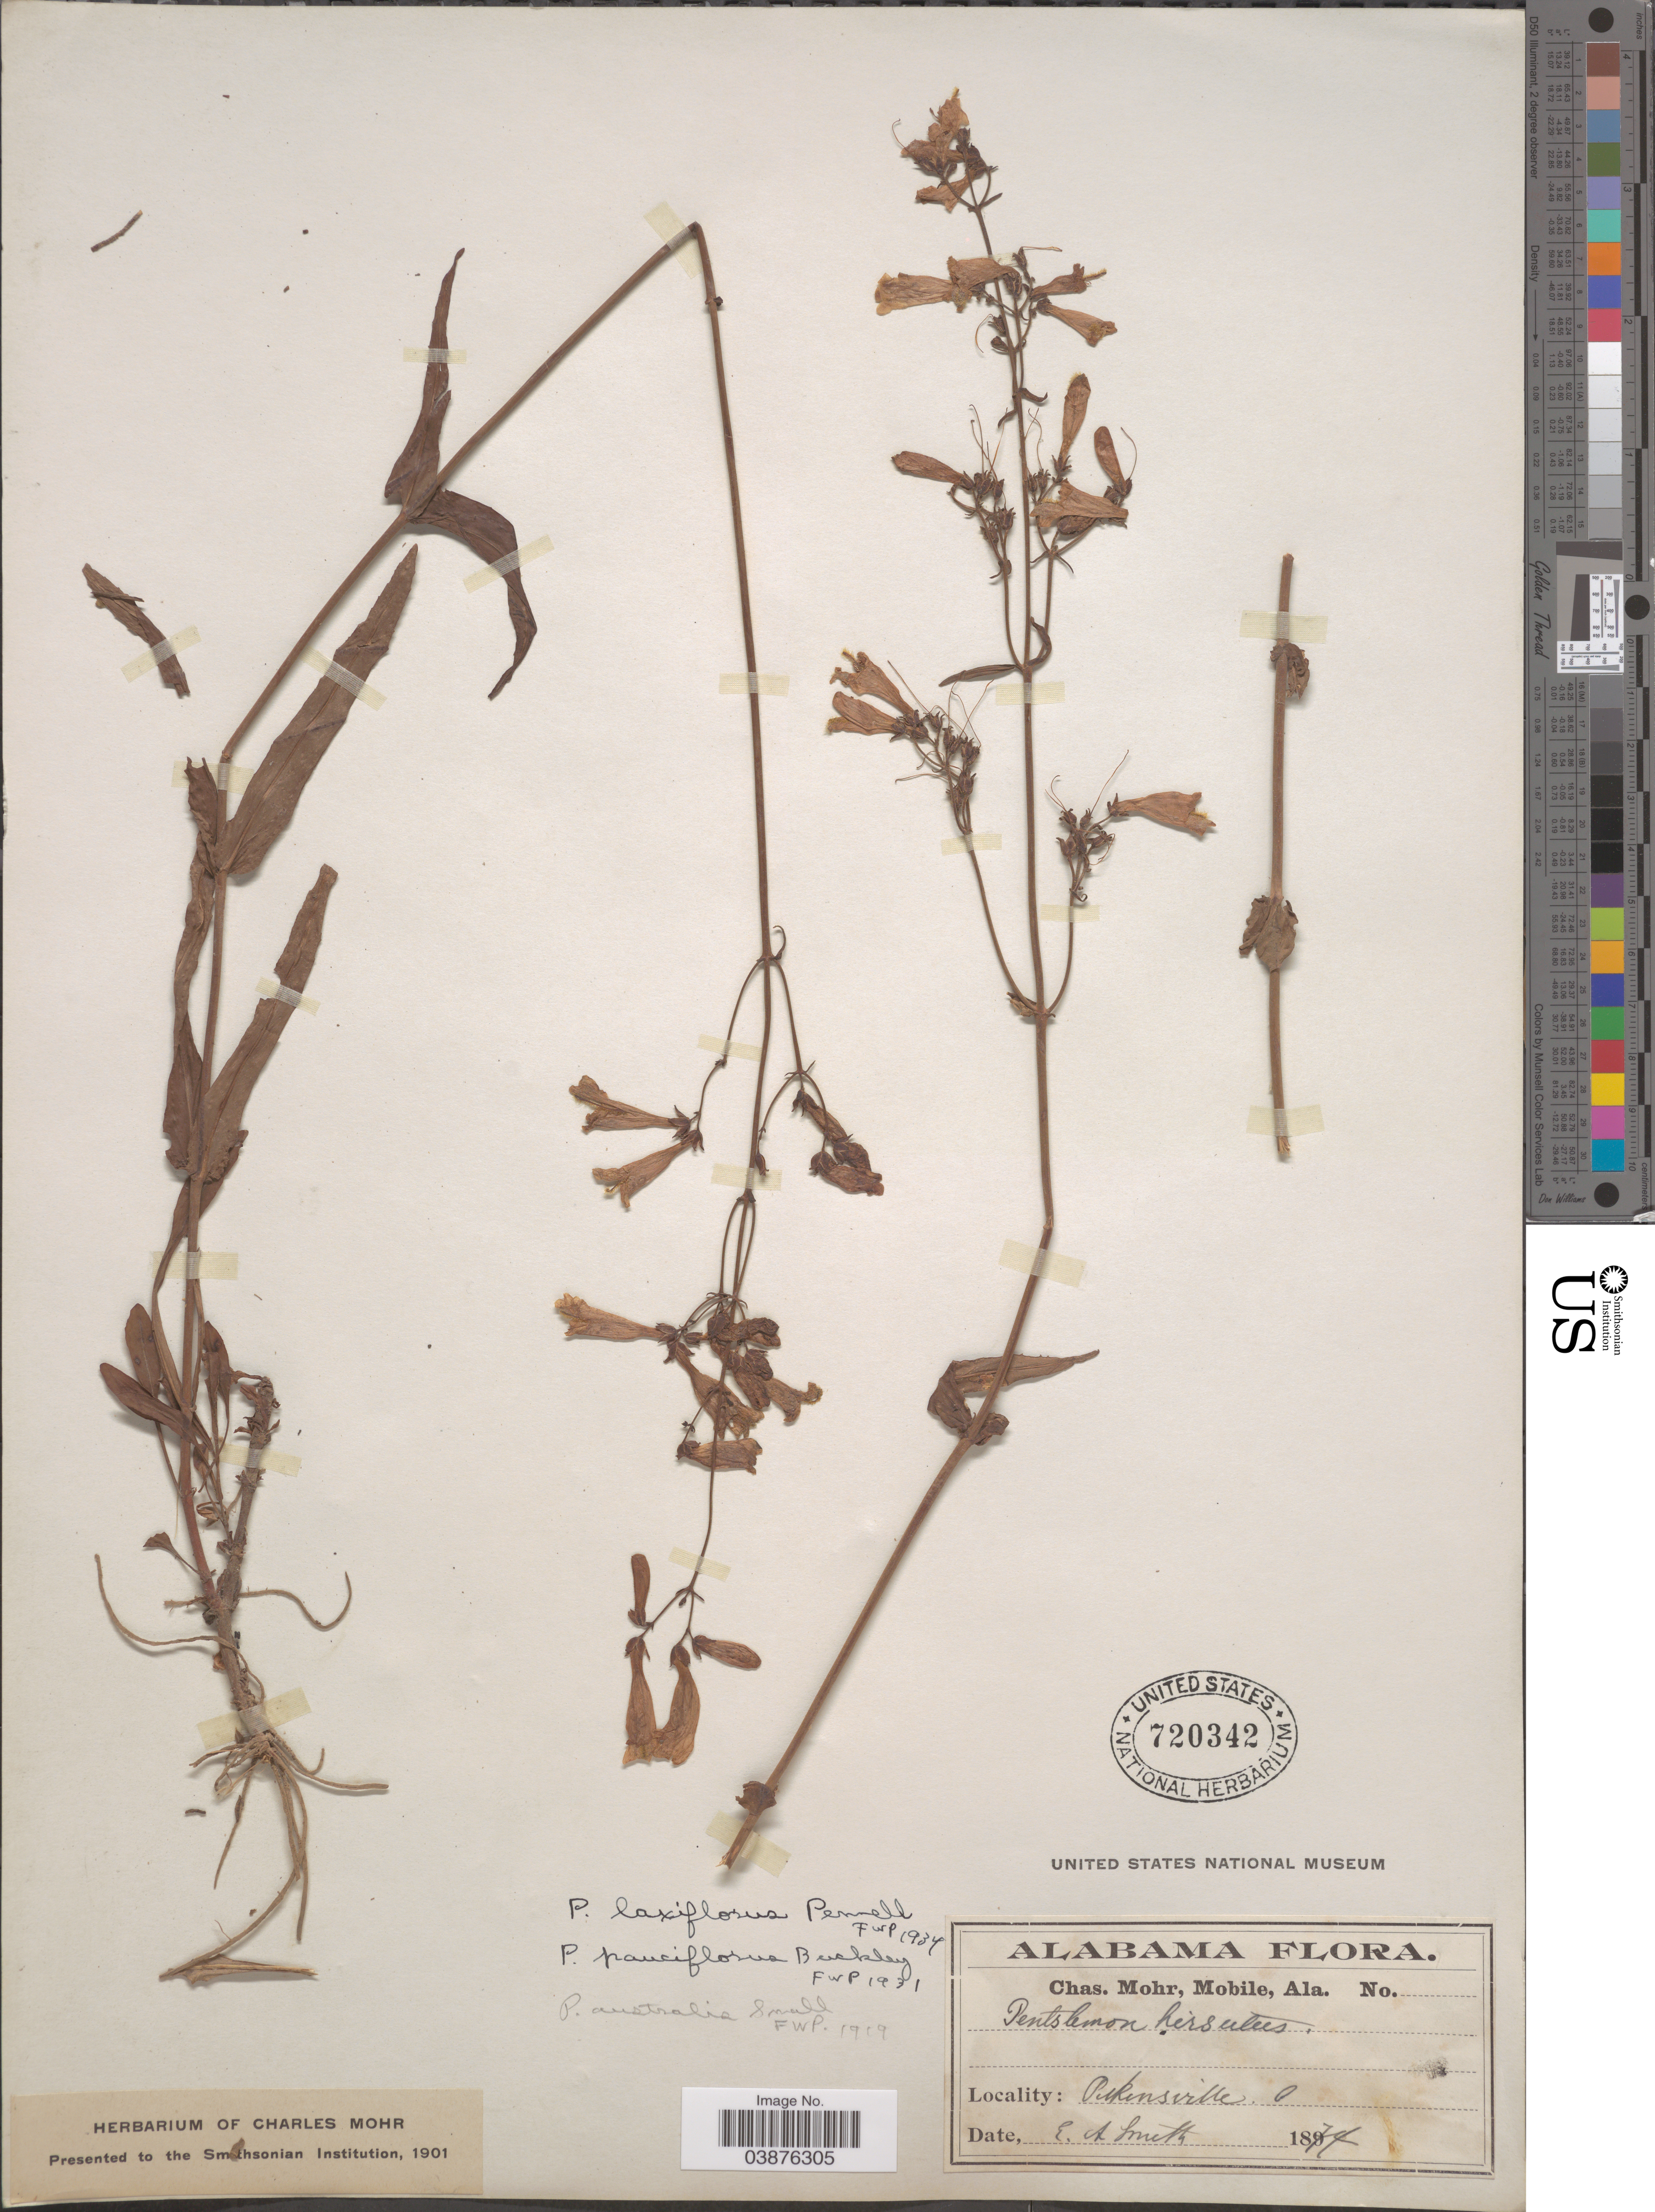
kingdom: Plantae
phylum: Tracheophyta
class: Magnoliopsida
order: Lamiales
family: Plantaginaceae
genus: Penstemon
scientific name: Penstemon laxiflorus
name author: Pennell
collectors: E. A. Smith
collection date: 1874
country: United States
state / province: Ohio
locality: Pickensville.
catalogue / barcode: US 720342